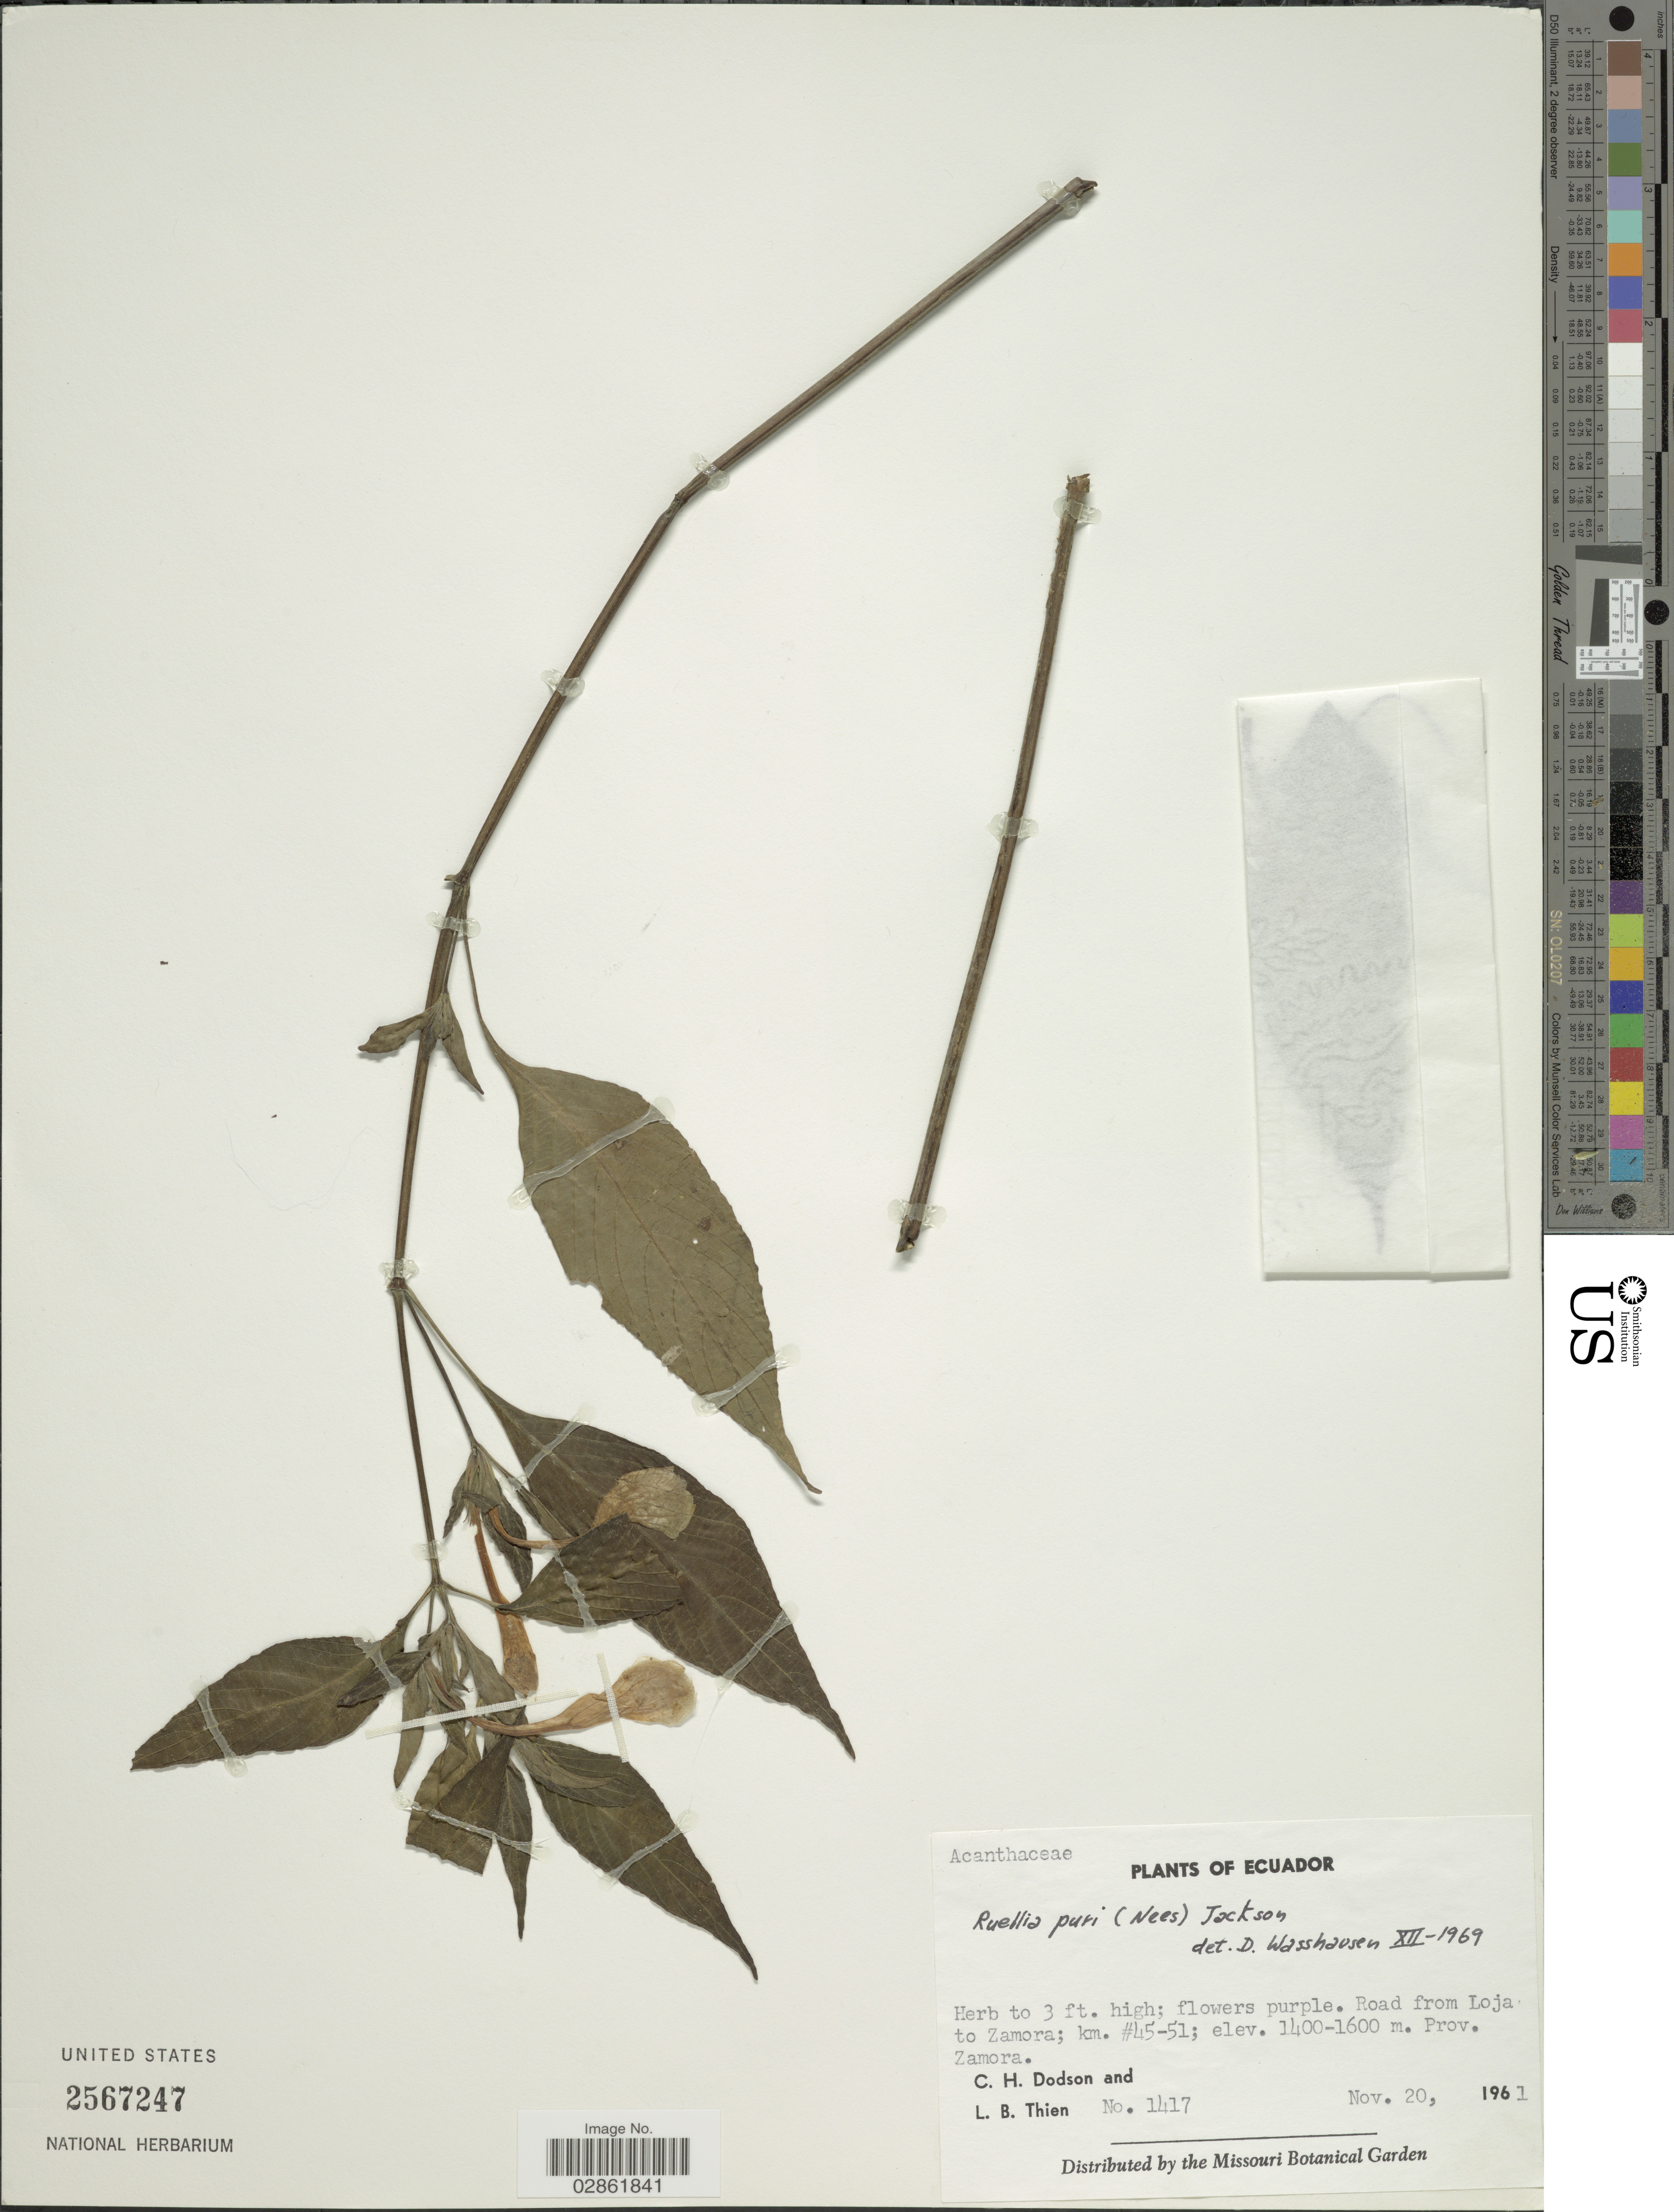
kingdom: Plantae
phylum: Tracheophyta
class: Magnoliopsida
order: Lamiales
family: Acanthaceae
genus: Ruellia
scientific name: Ruellia puri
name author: Mart. ex Nees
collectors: C. H. Dodson & L. Thien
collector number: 1417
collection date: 1961-11-20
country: Ecuador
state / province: Loja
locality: Road from Loja to Zamora; km. #45-51. Prov. Zamora.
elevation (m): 1400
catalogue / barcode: US 2567247